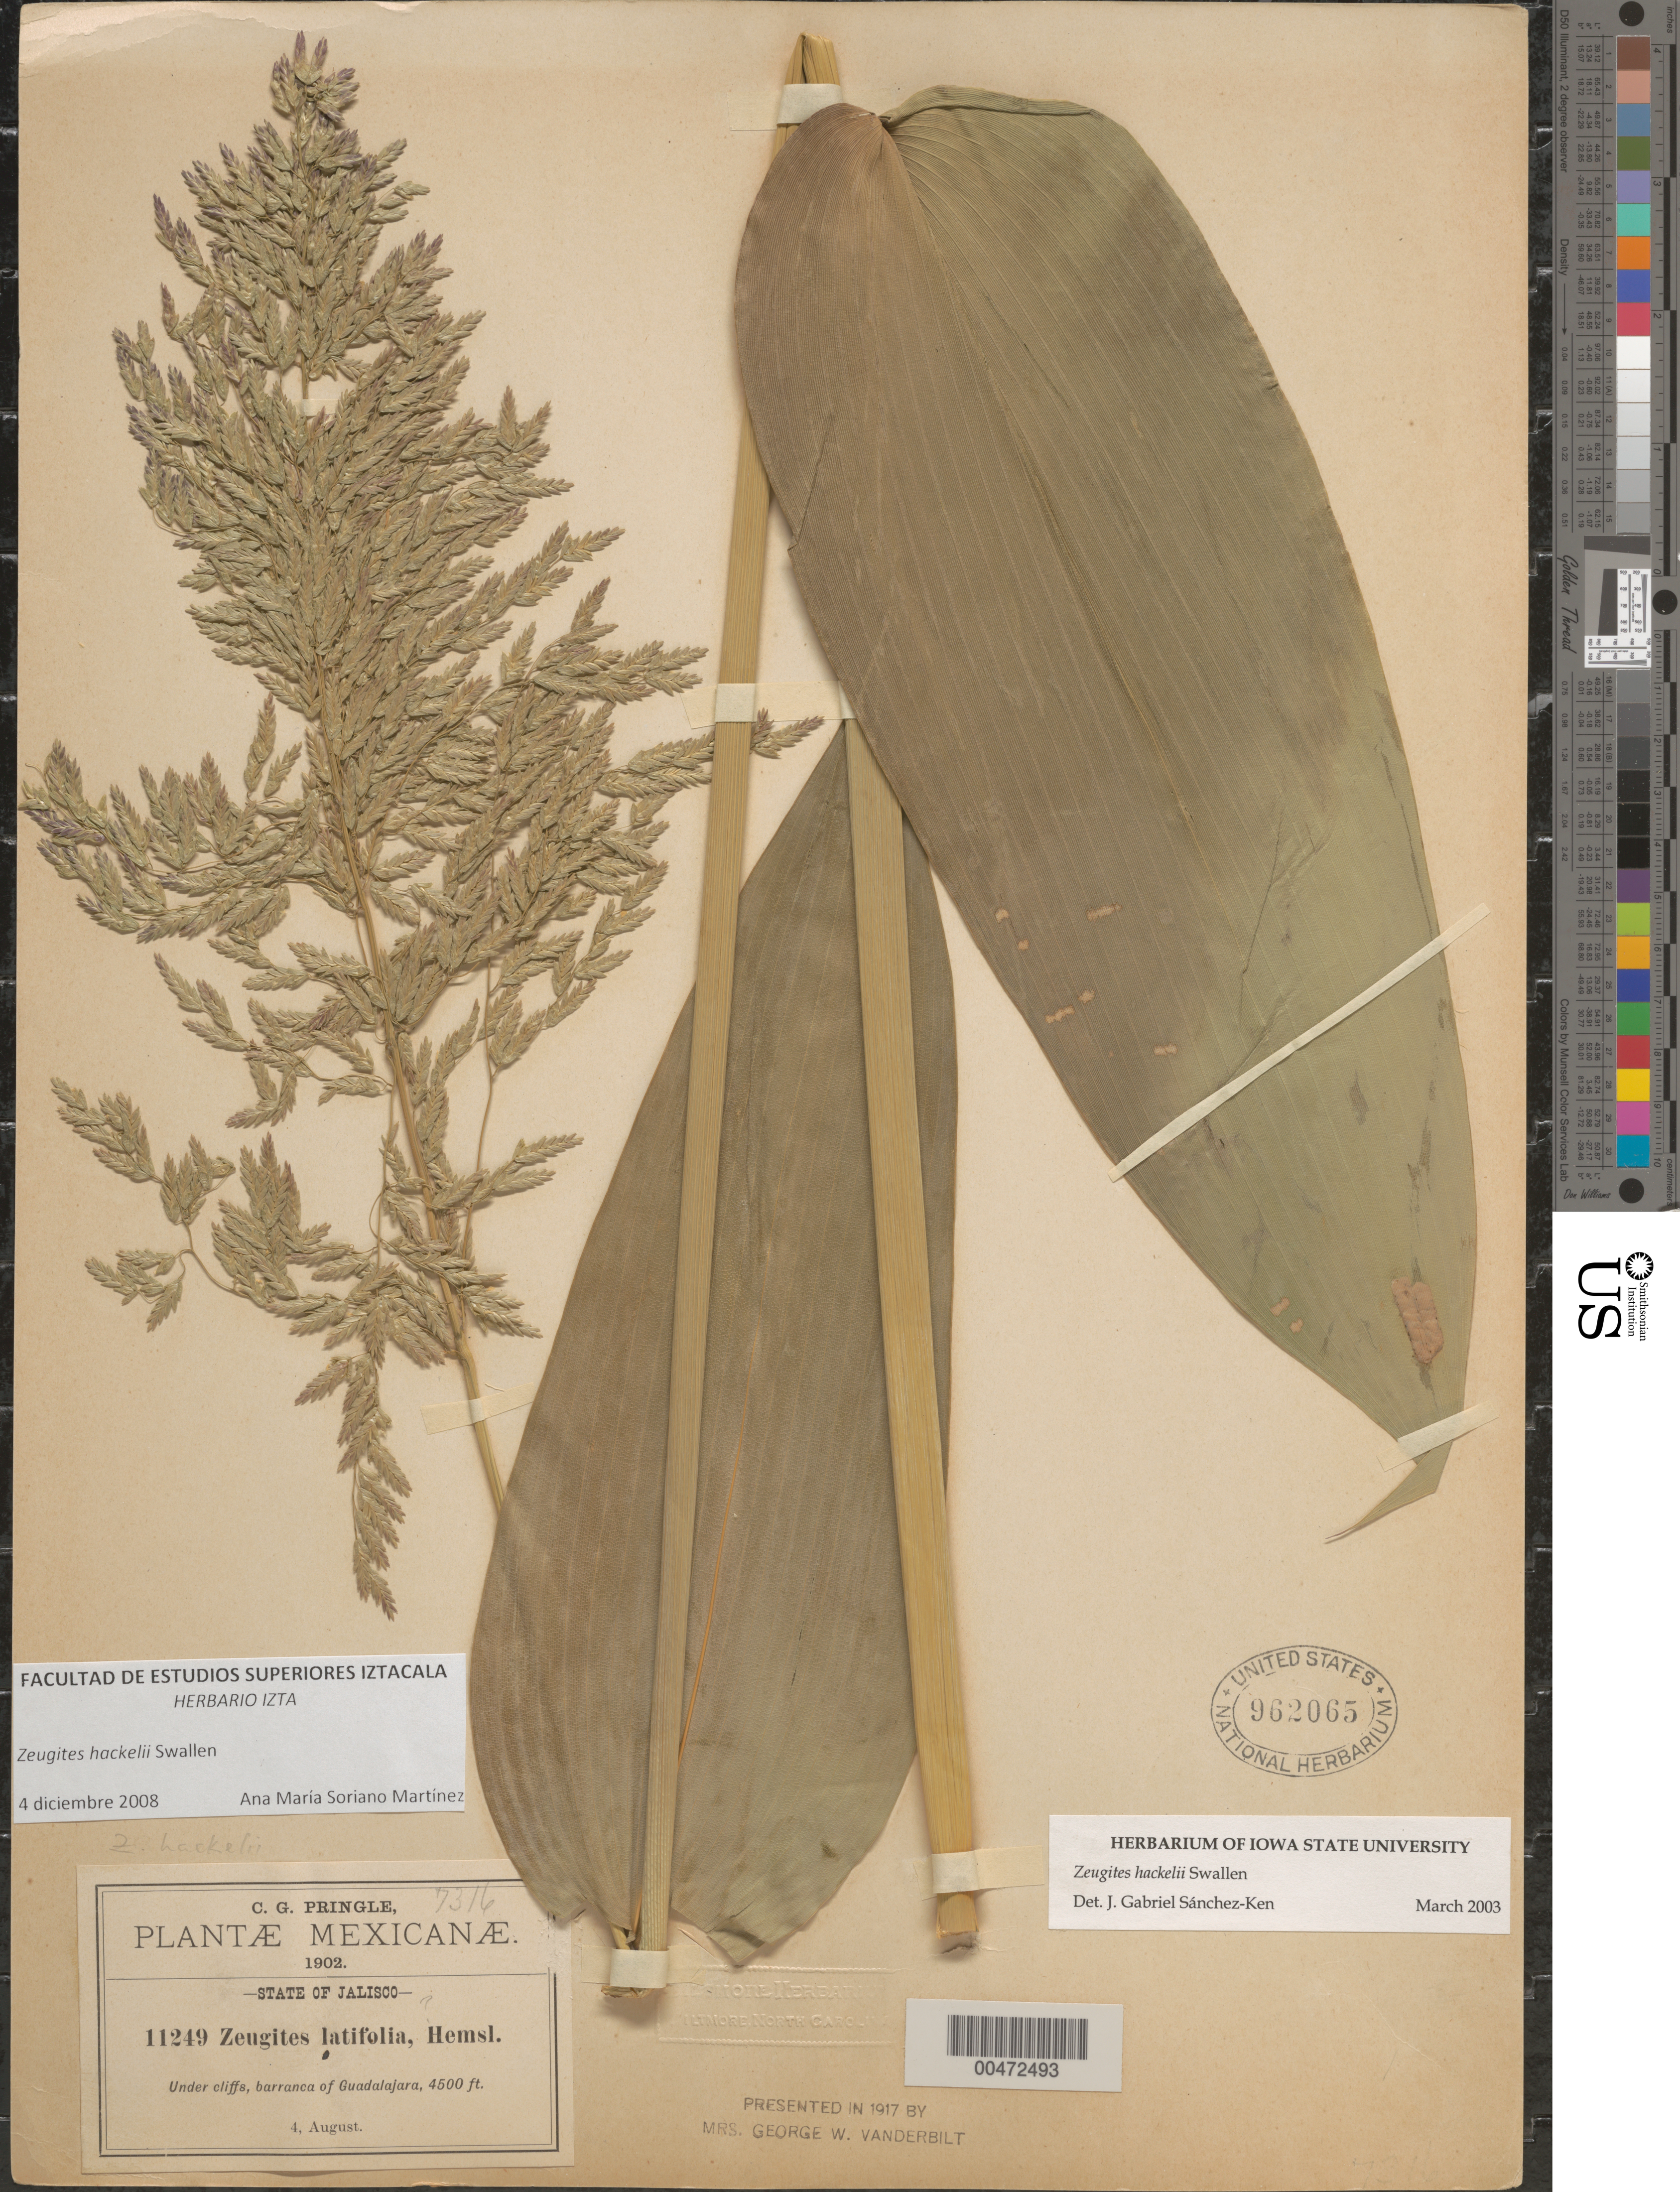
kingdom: Plantae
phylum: Tracheophyta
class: Liliopsida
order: Poales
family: Poaceae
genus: Zeugites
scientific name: Zeugites latifolius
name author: (E. Fourn.) Hemsl.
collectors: C. G. Pringle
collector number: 11249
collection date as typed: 4 Aug 1902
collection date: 1902-08-04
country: Mexico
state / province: Jalisco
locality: Barranca de Guadalajara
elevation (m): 1372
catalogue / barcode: US 962065